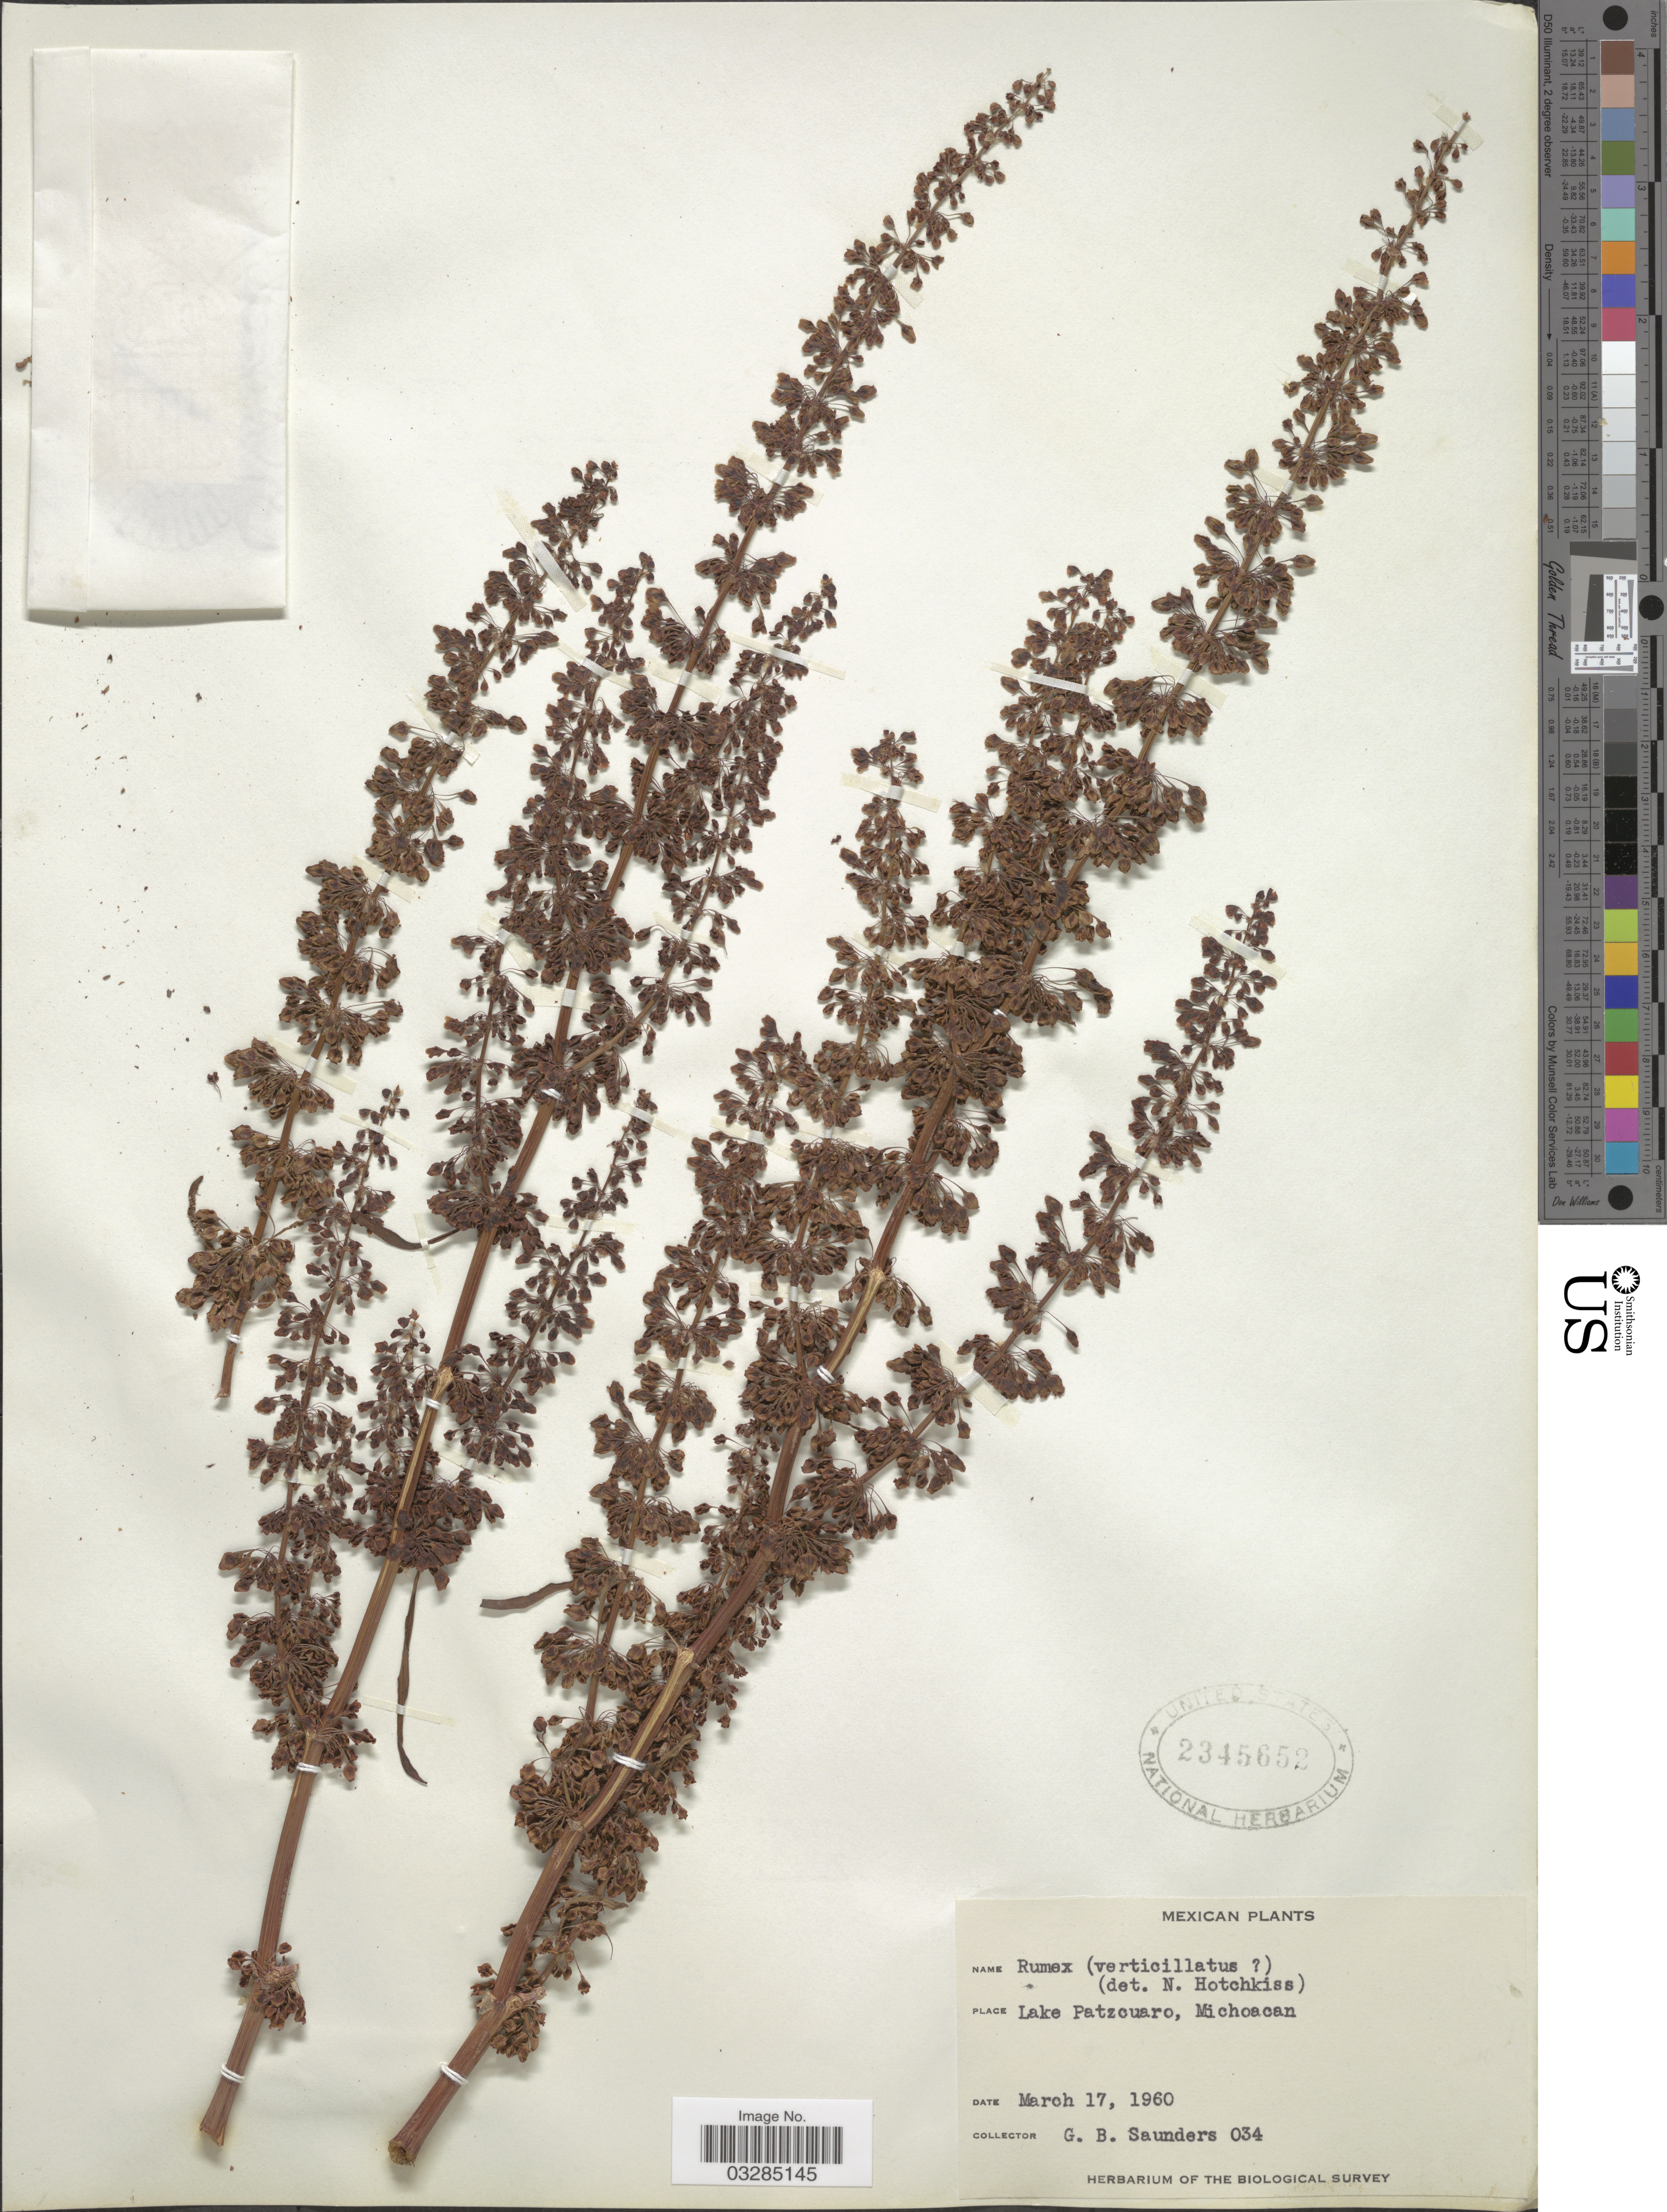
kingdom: Plantae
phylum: Tracheophyta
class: Magnoliopsida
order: Caryophyllales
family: Polygonaceae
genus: Rumex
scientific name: Rumex sp.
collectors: G. B. Saunders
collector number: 034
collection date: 1960-03-17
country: Mexico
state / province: Michoacán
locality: Lake Patzcuaro.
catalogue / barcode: US 2345652